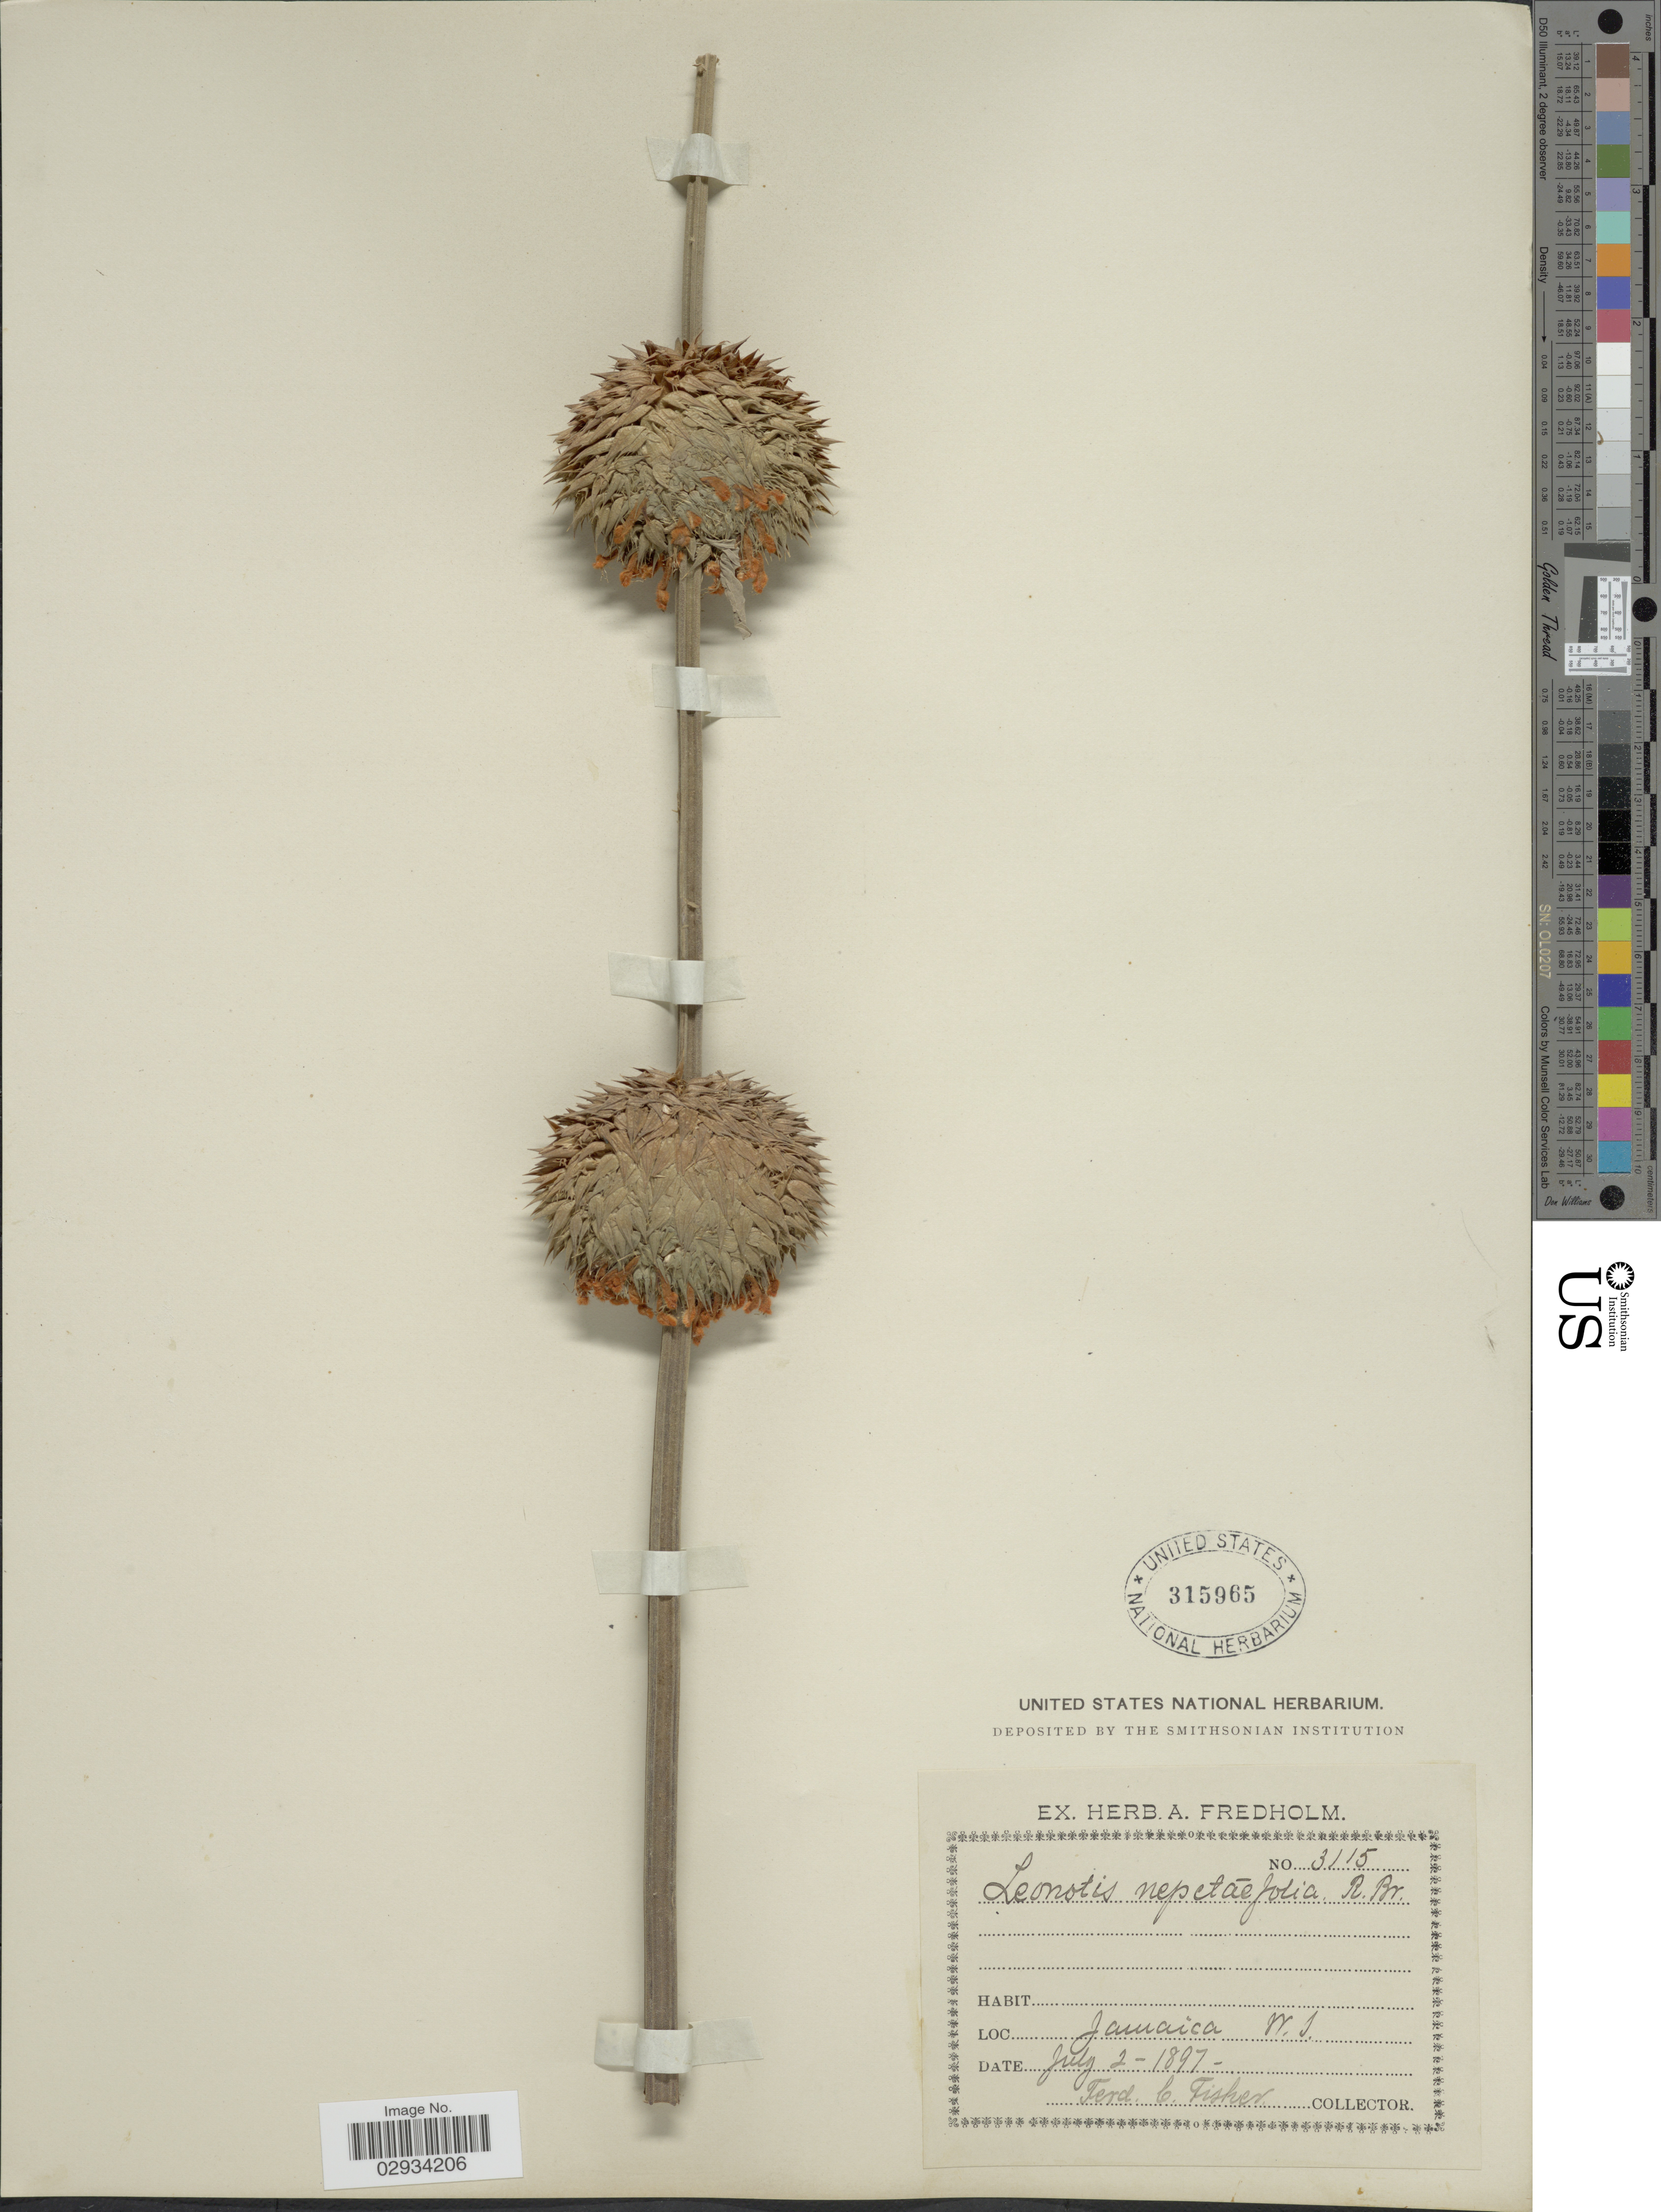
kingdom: Plantae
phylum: Tracheophyta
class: Magnoliopsida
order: Lamiales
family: Lamiaceae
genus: Leonotis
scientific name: Leonotis nepetifolia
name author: (L.) R. Br.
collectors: F. Fisher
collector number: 3115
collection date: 1897-07-02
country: Jamaica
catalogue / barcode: US 315965